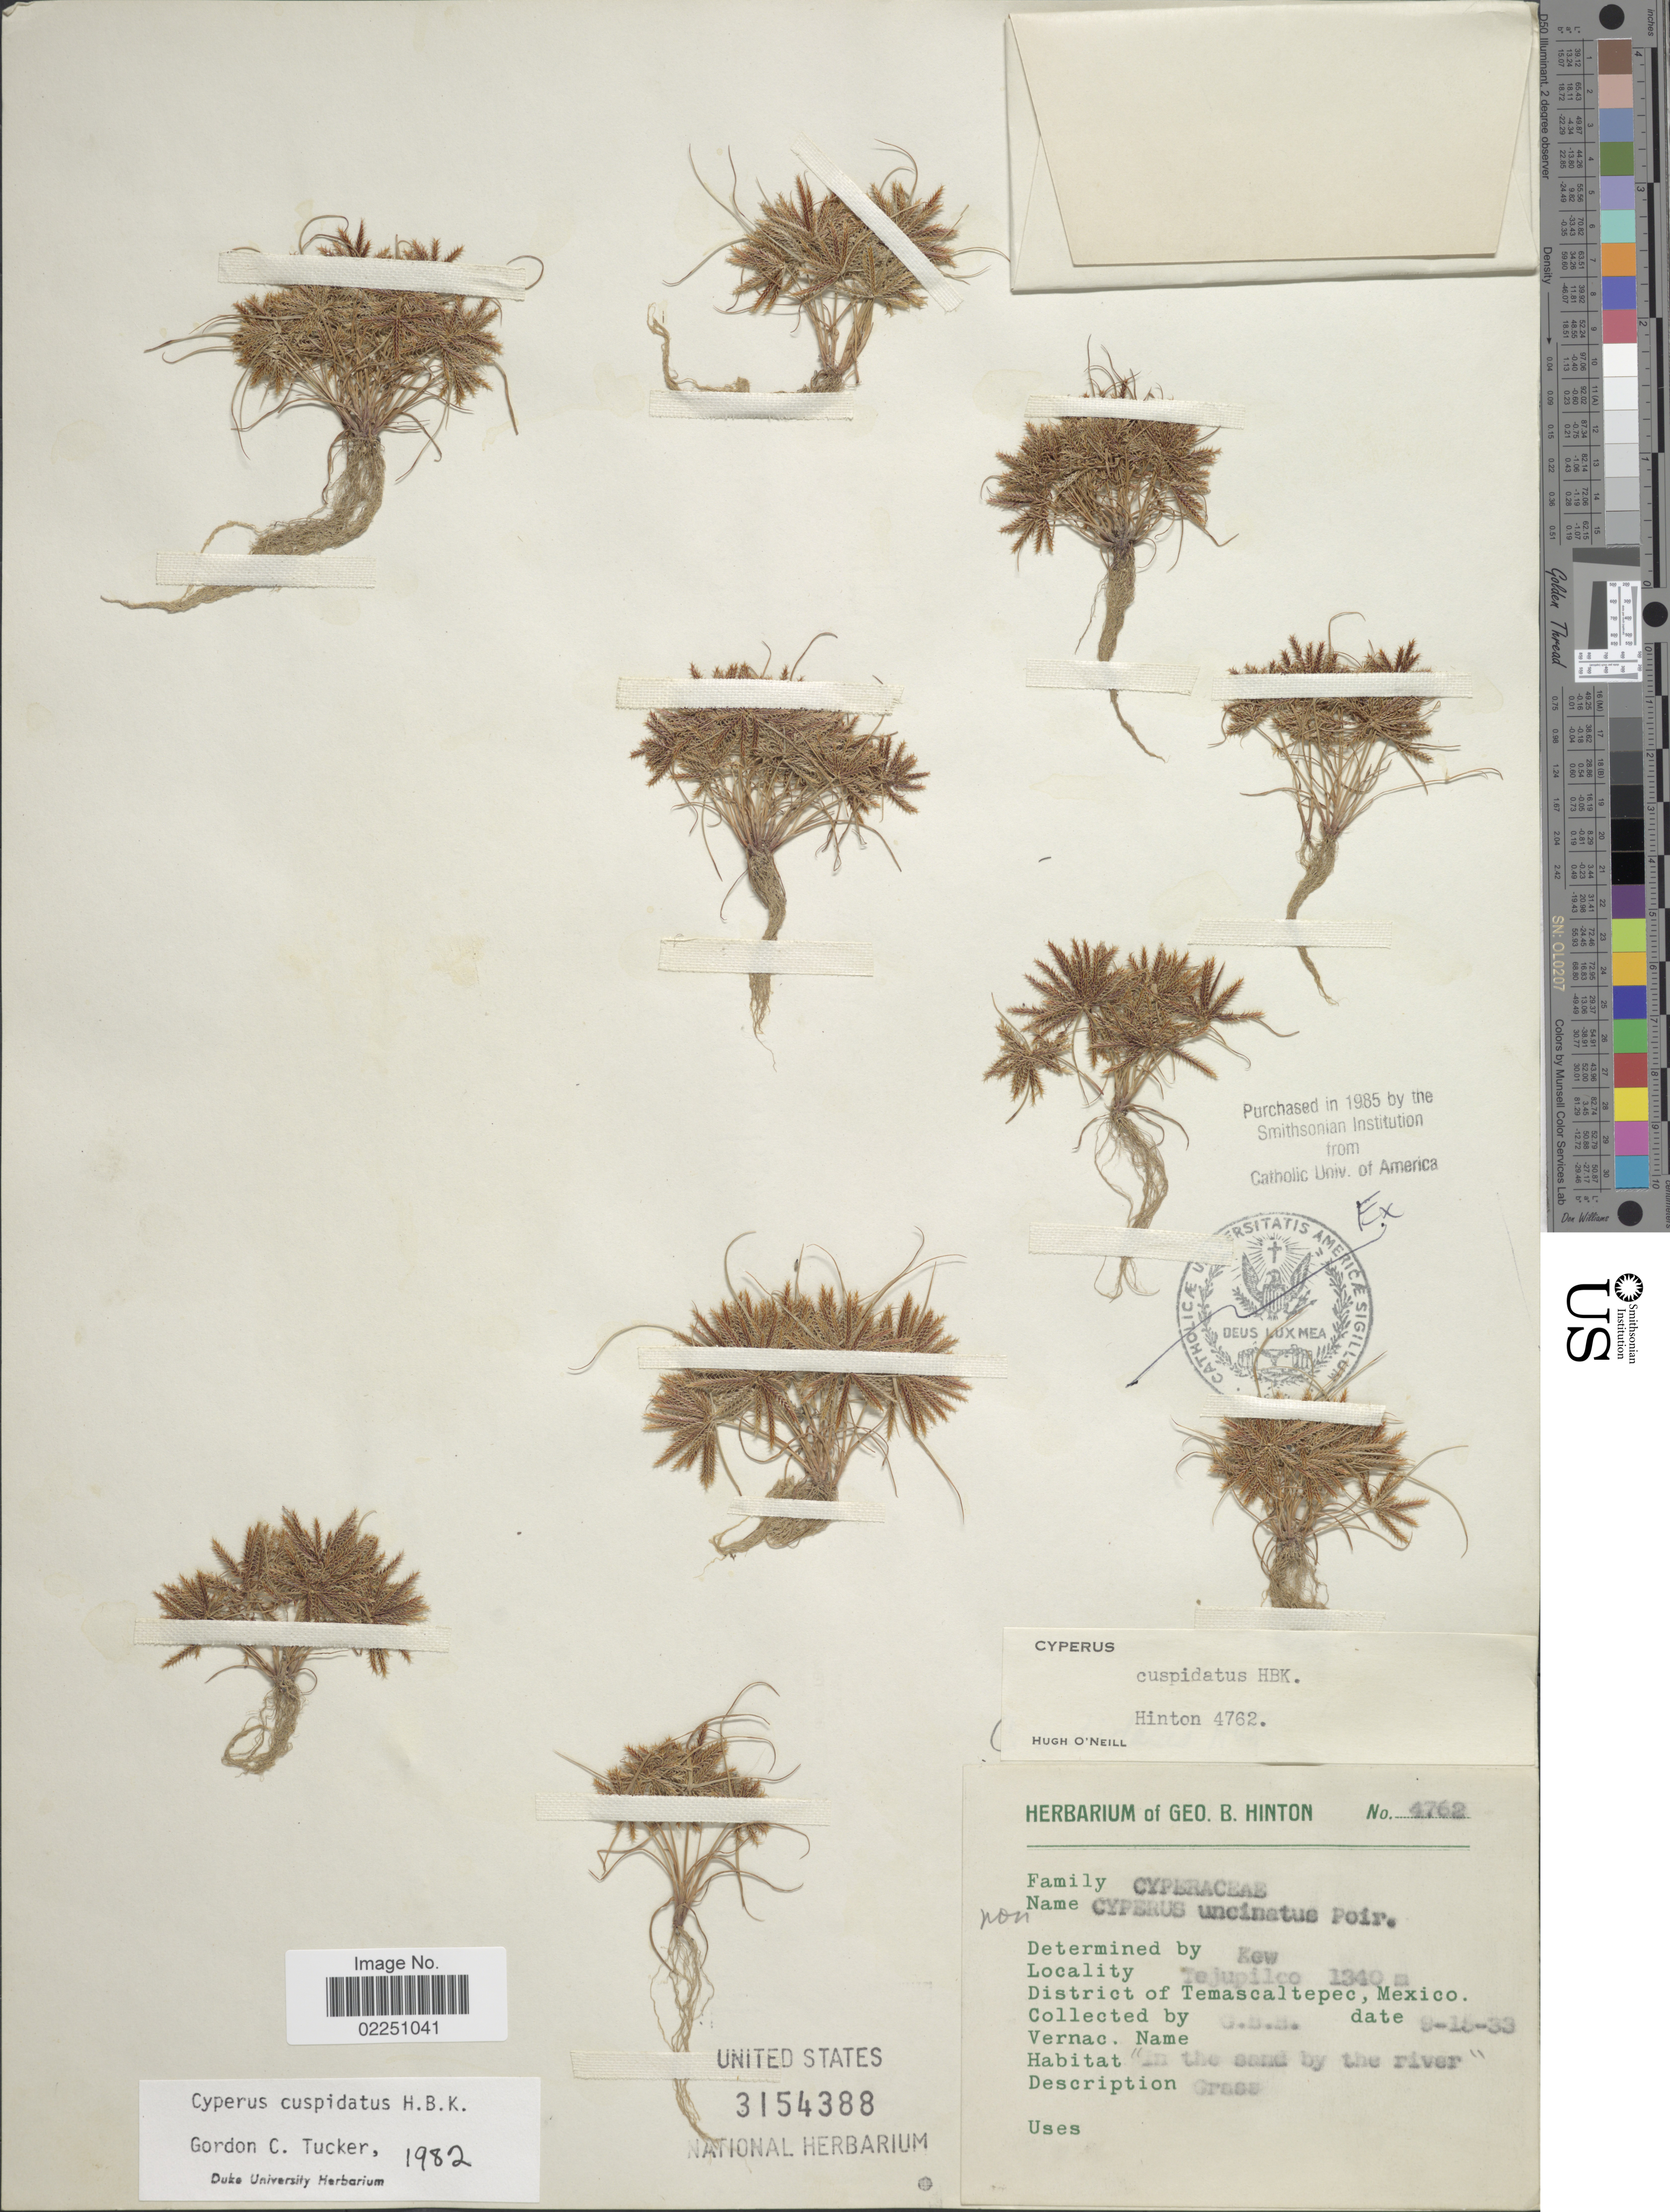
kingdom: Plantae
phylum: Tracheophyta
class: Liliopsida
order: Poales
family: Cyperaceae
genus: Cyperus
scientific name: Cyperus cuspidatus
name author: Kunth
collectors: G. B. Hinton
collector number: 4762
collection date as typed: Transcribed d/m/y: 15/9/33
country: Mexico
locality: Tejupilco. District of Temascaltepec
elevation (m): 1340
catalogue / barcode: US 3154388